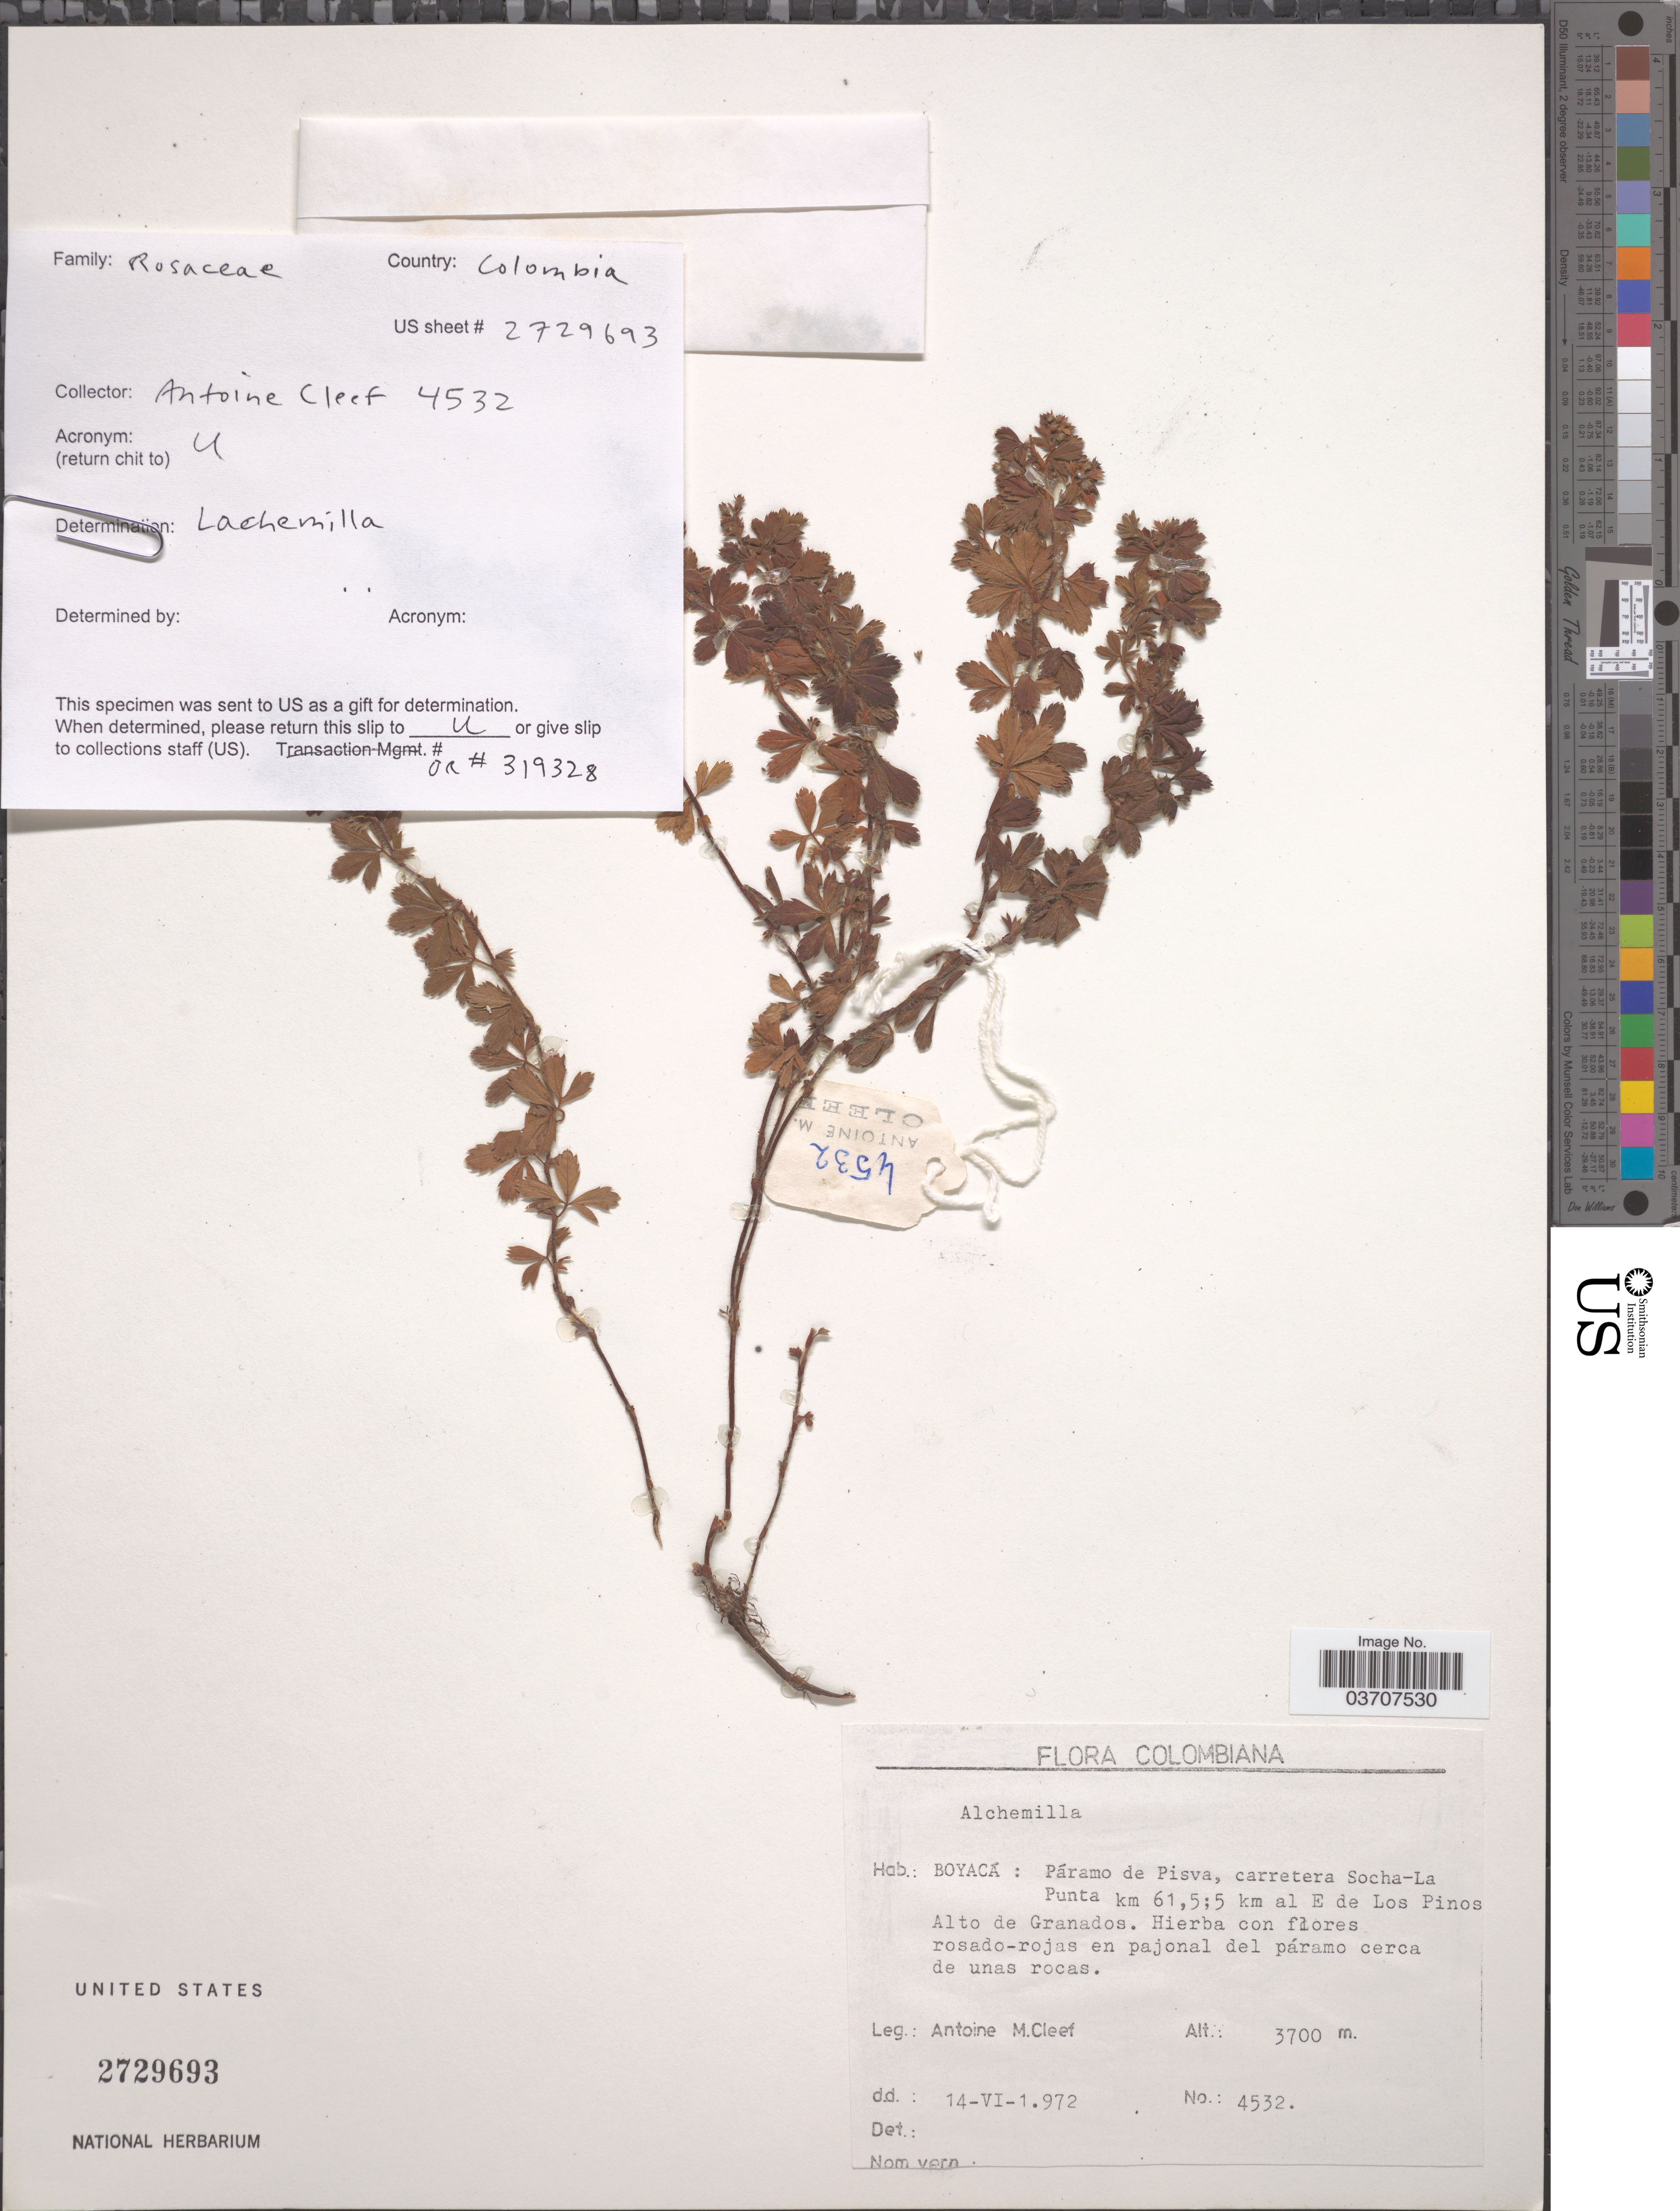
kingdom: Plantae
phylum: Tracheophyta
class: Magnoliopsida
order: Rosales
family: Rosaceae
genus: Lachemilla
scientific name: Lachemilla sp.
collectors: A. M. Cleef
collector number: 4532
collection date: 1972-06-14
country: Colombia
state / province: Boyacá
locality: Páramo de Pisva, carretera Socha-La Punta km 61,5;5 km al E de Los Pinos. Alto de Granados.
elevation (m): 3700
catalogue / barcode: US 2729693